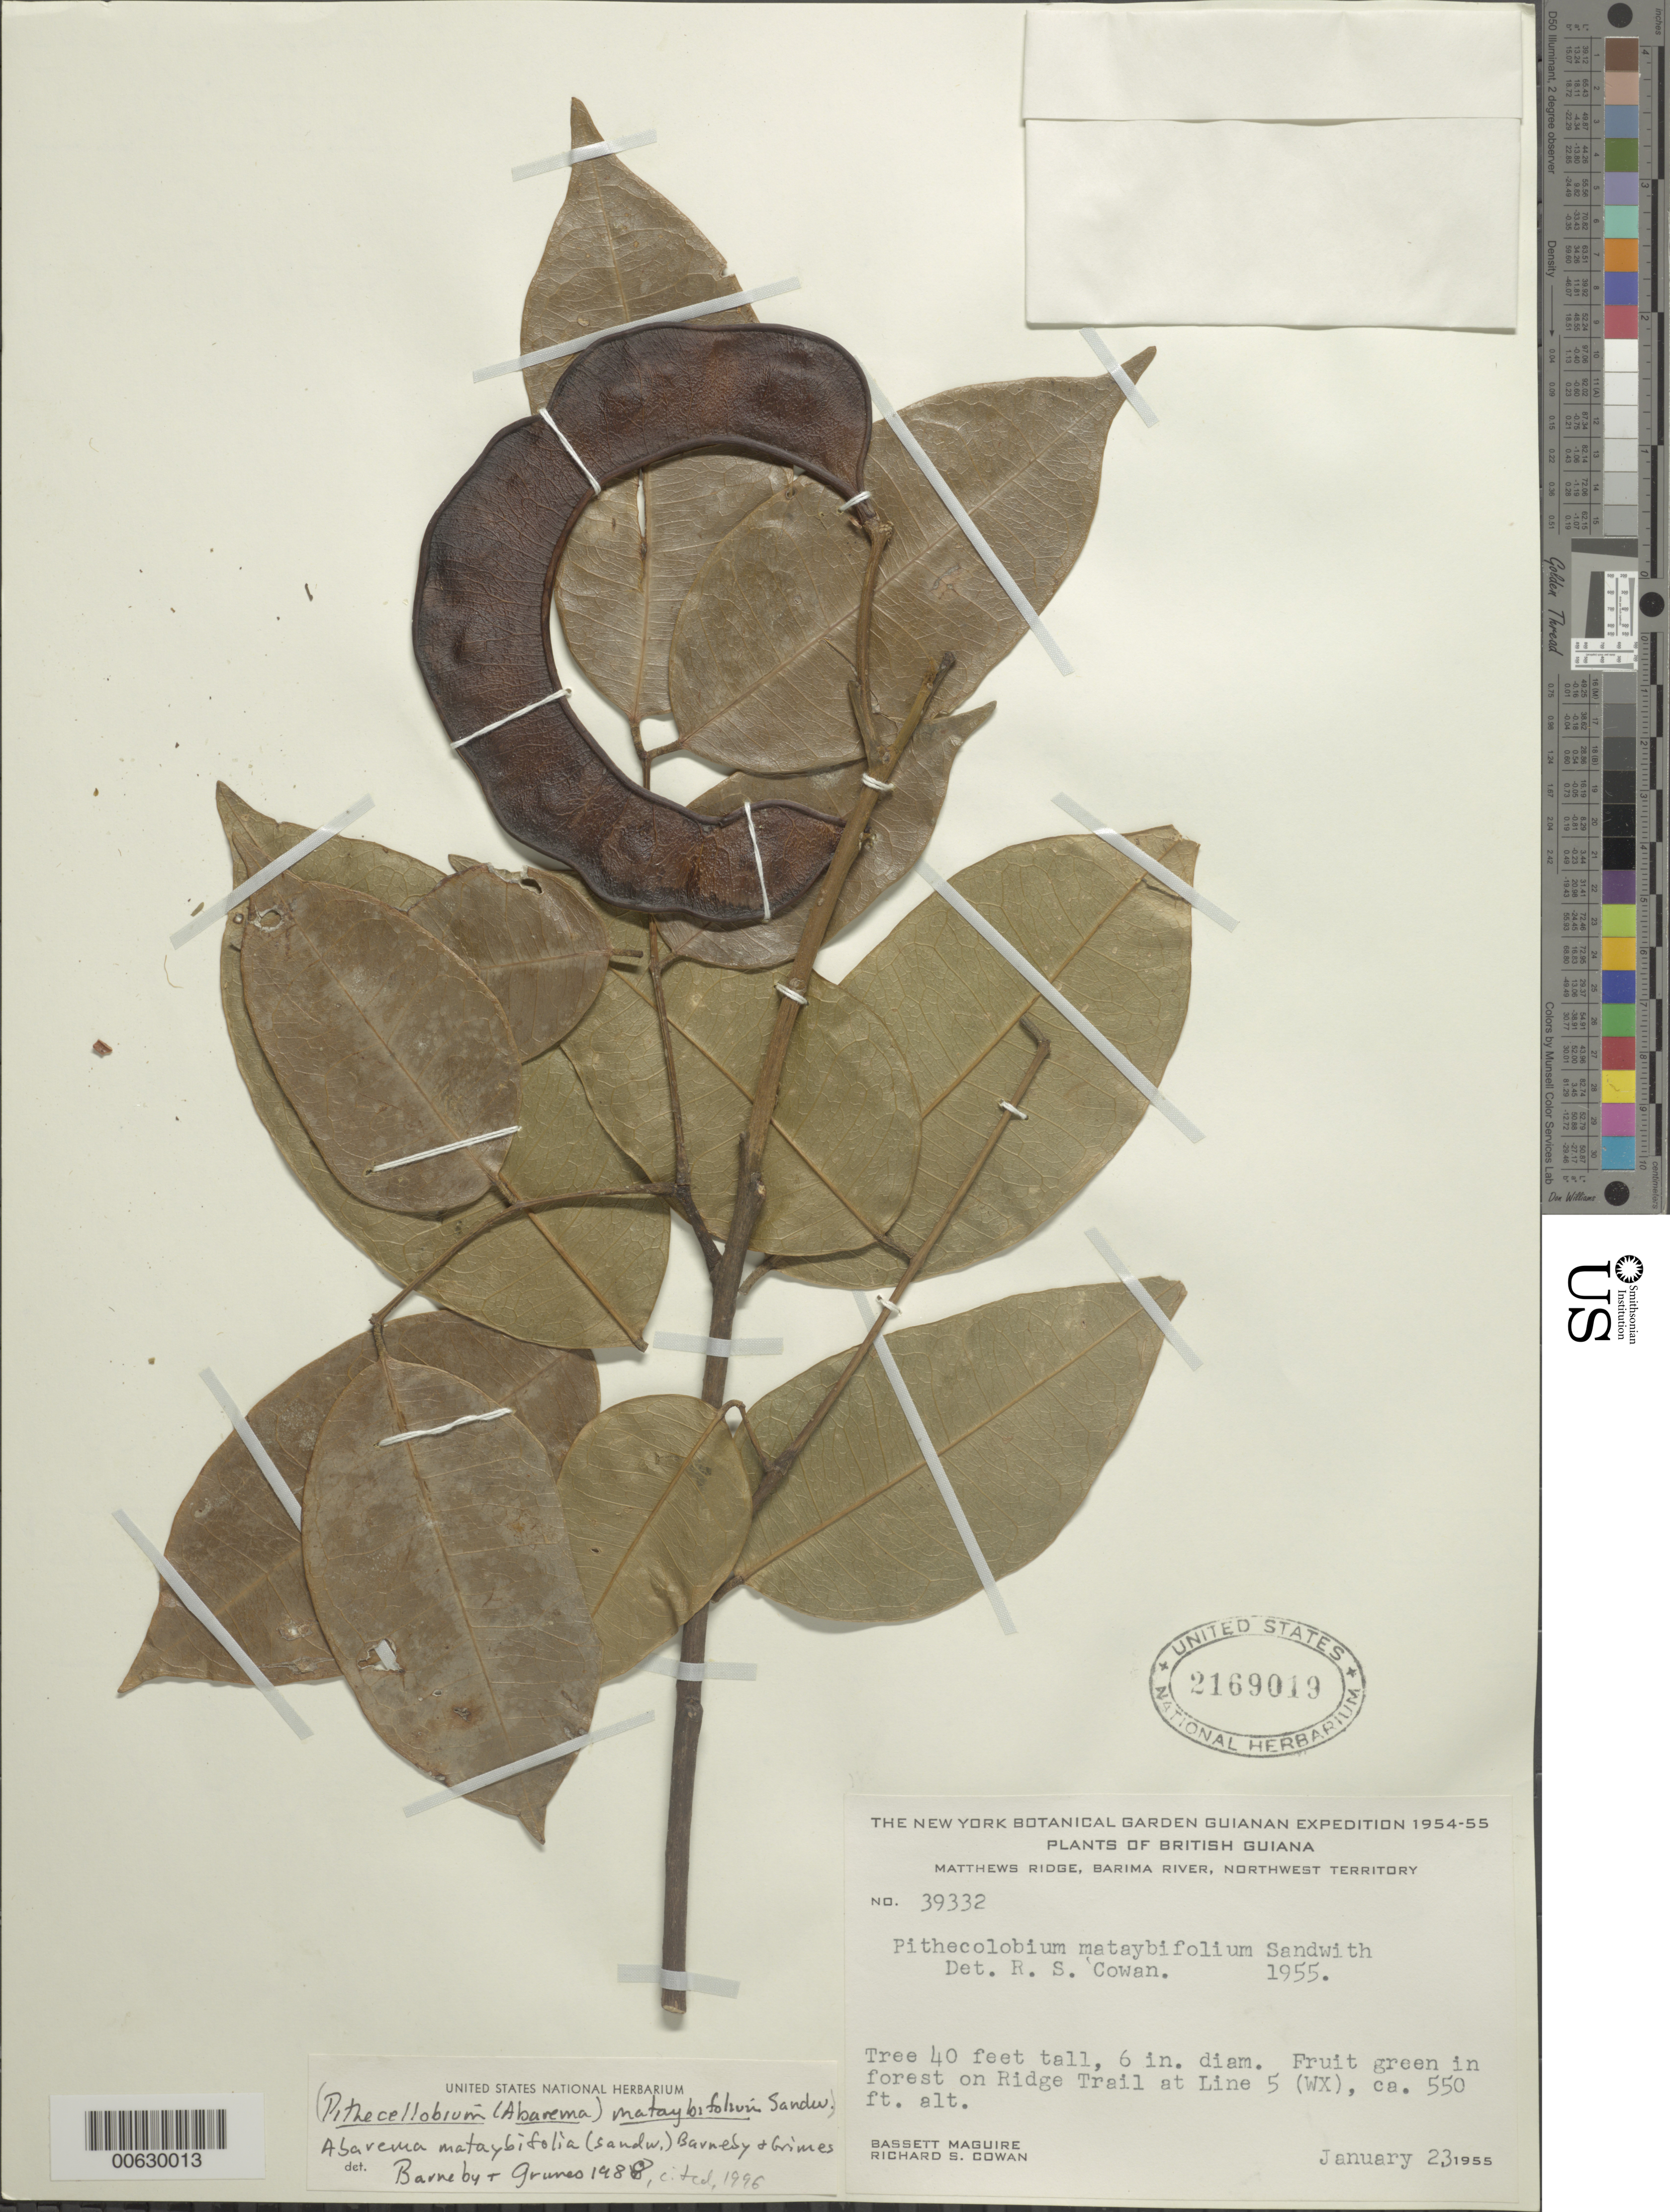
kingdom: Plantae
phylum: Tracheophyta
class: Magnoliopsida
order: Fabales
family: Fabaceae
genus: Abarema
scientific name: Abarema mataybifolia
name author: (Sandwith) Barneby & J.W. Grimes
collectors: B. Maguire & R. S. Cowan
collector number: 39332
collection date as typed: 23-Jan-55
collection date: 1955-01-23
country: Guyana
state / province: Barima-Waini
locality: Barima R., Matthews Ridge, Ridge Trail at WX-5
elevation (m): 165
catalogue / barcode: US 2169019